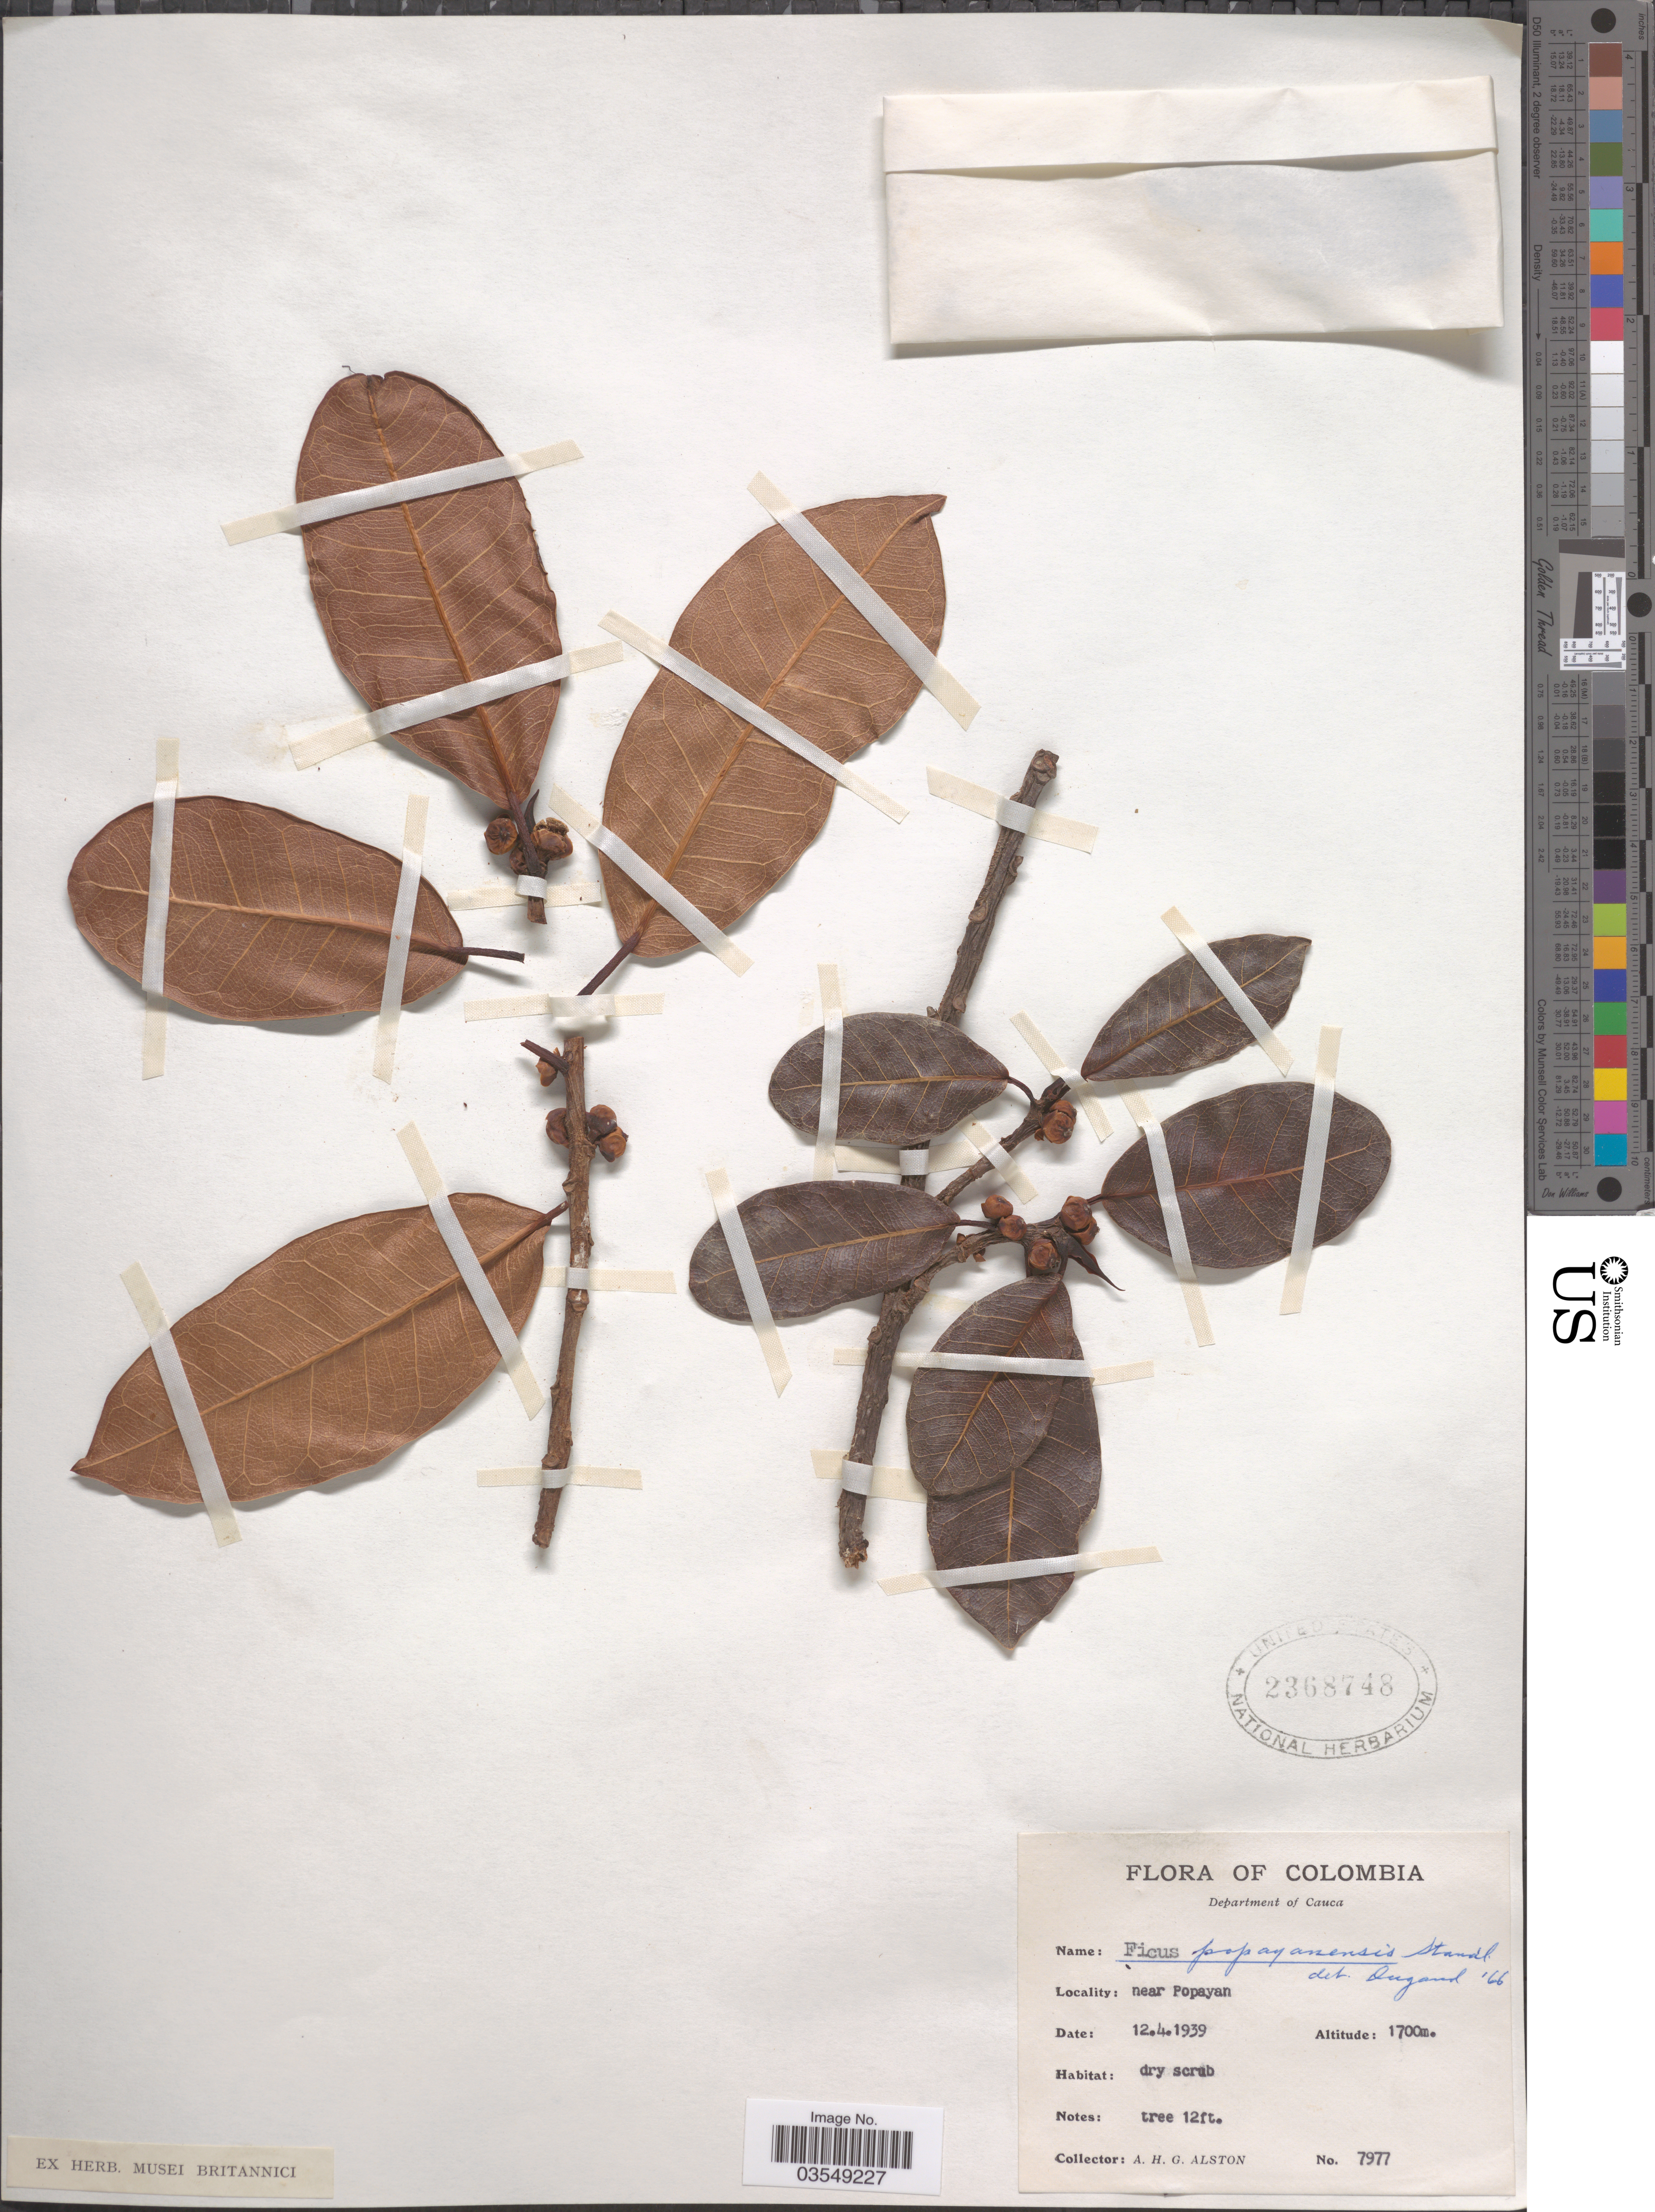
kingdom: Plantae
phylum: Tracheophyta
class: Magnoliopsida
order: Rosales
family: Moraceae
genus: Ficus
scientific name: Ficus popayanensis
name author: Standl.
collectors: A. H. Alston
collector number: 7977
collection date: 1939-04-12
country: Colombia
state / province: Cauca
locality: Department of Cauca. Near Popayan.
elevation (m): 1700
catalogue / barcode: US 2368748